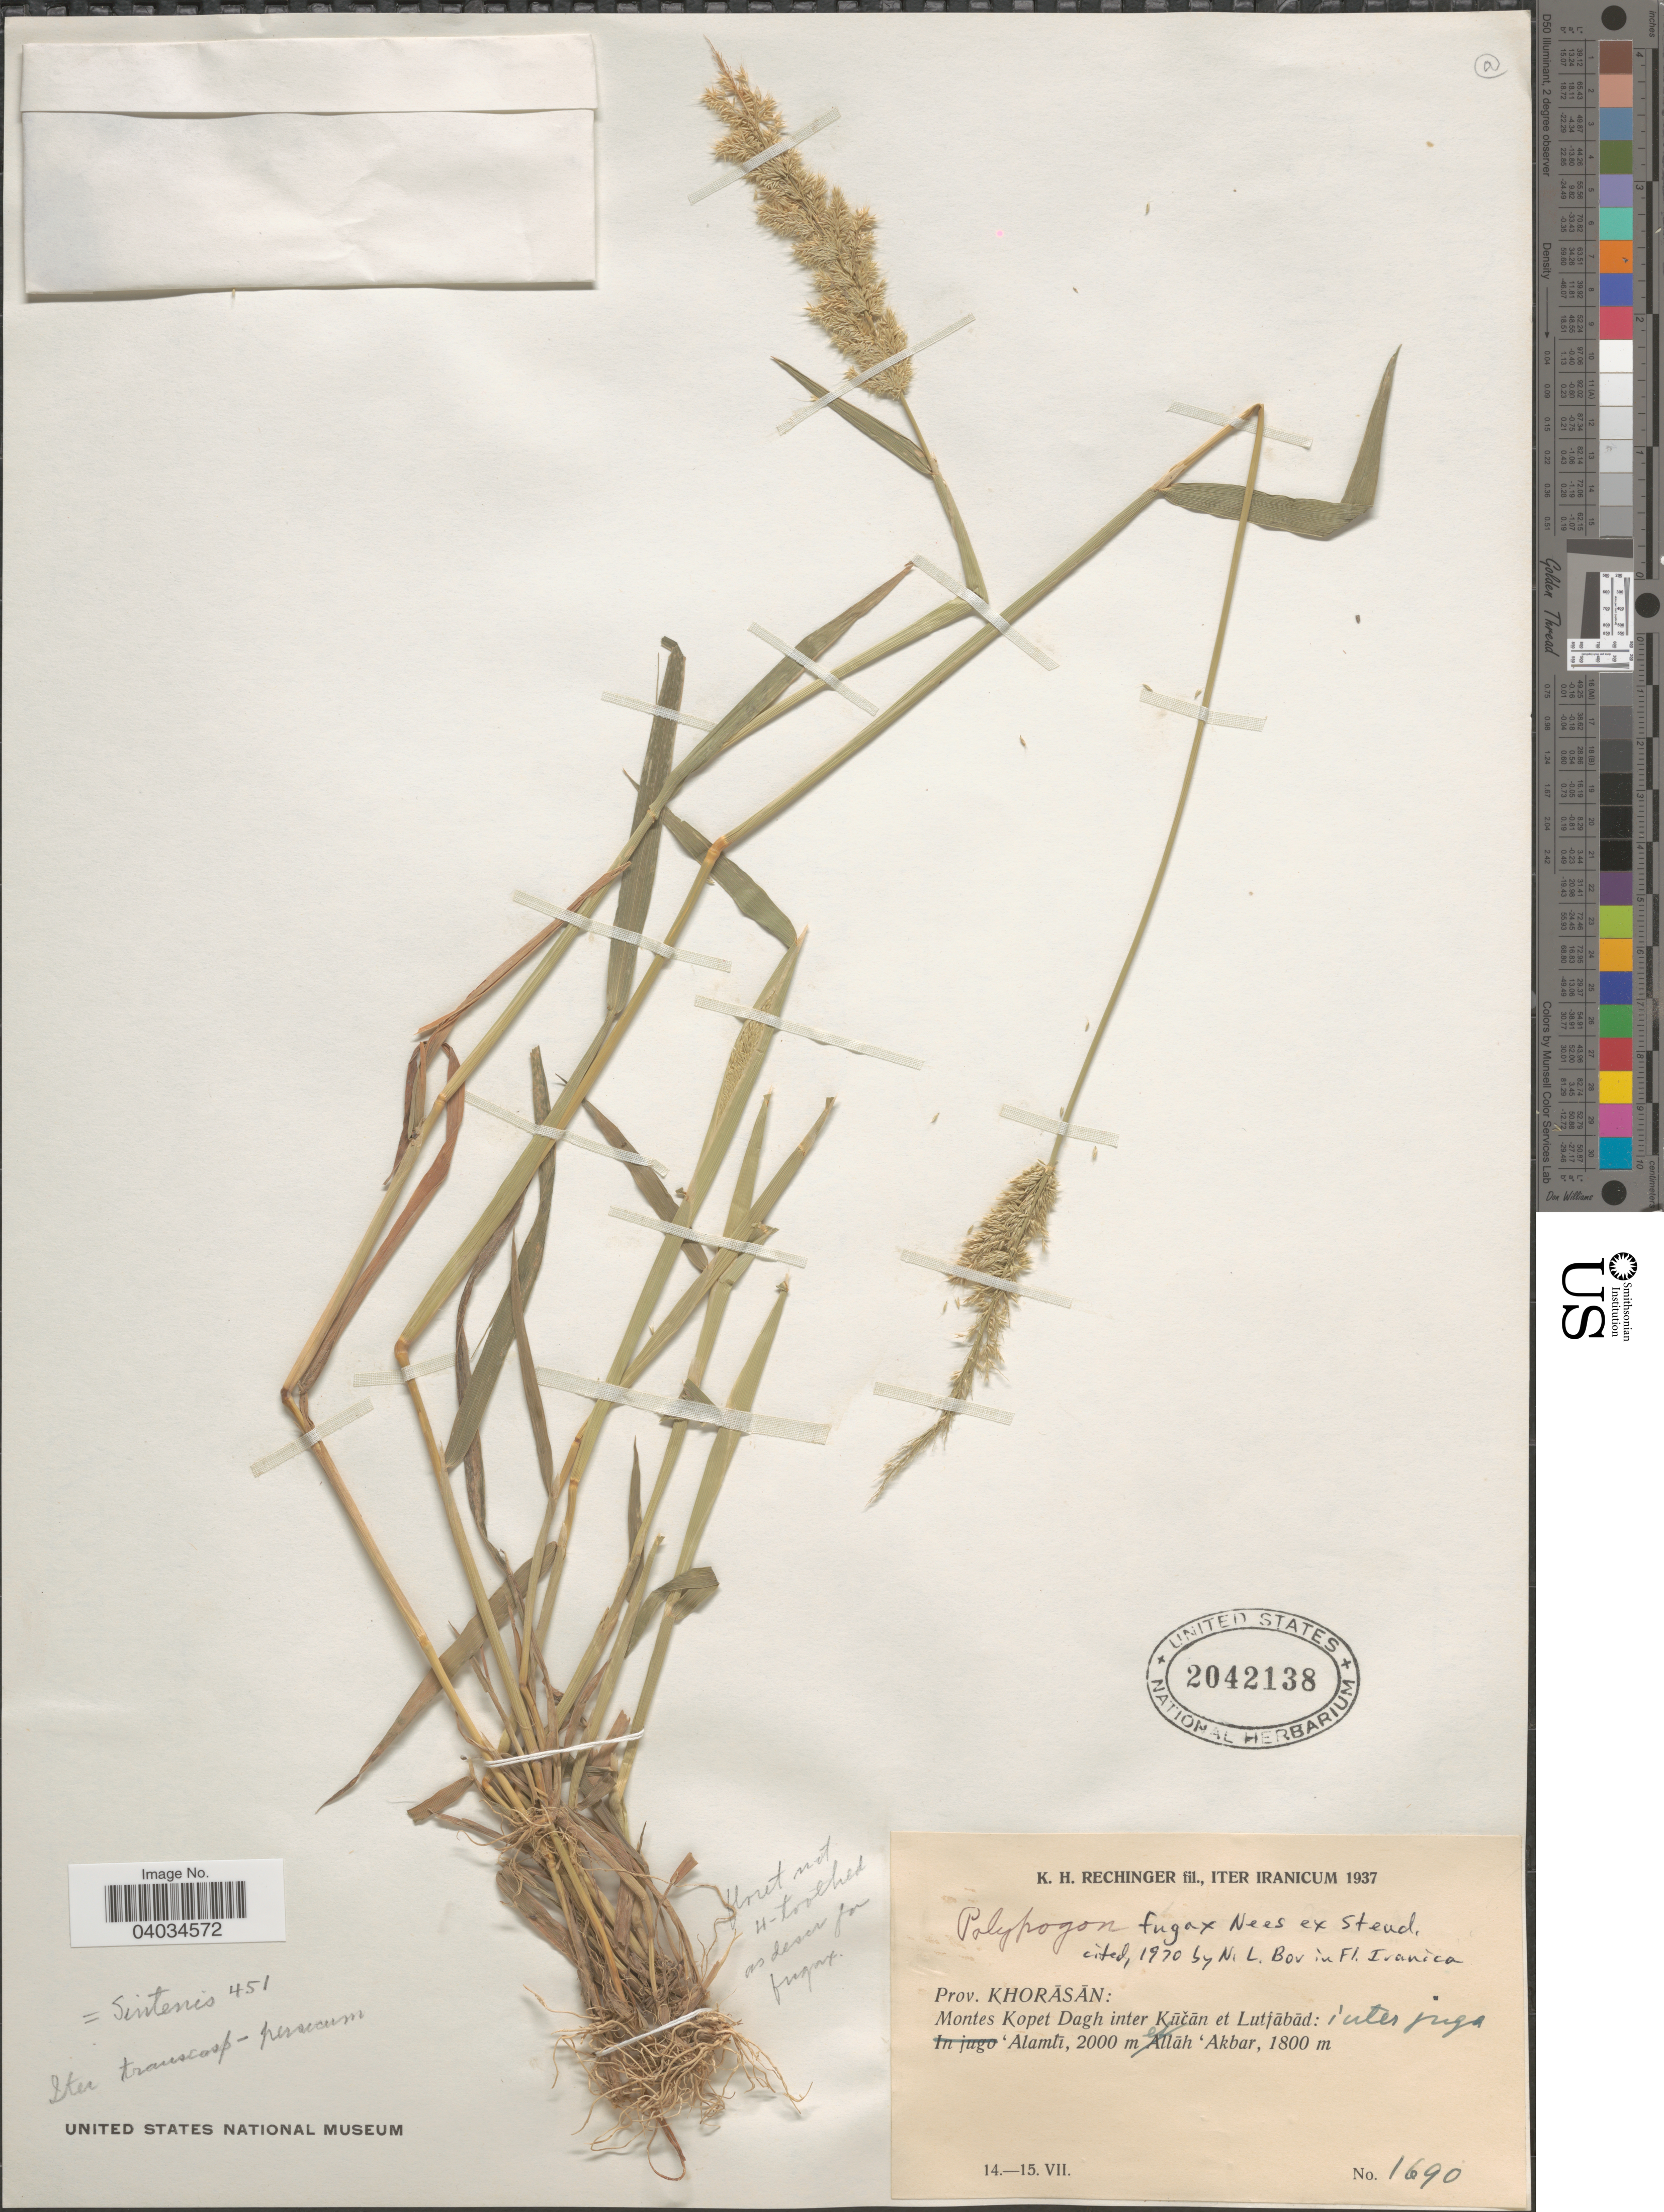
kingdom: Plantae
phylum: Tracheophyta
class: Liliopsida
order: Poales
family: Poaceae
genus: Polypogon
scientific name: Polypogon fugax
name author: Nees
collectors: K. H. Rechinger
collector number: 1690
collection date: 1937-07-14/1937-07-15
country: Iran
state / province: Khorasan [obsolete]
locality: Iter Iranicum. Montes Kopet Dagh inter Kūčān et Lutjābād: inter juga Alamti, et Allāh Akbar.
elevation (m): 1800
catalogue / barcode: US 2042138